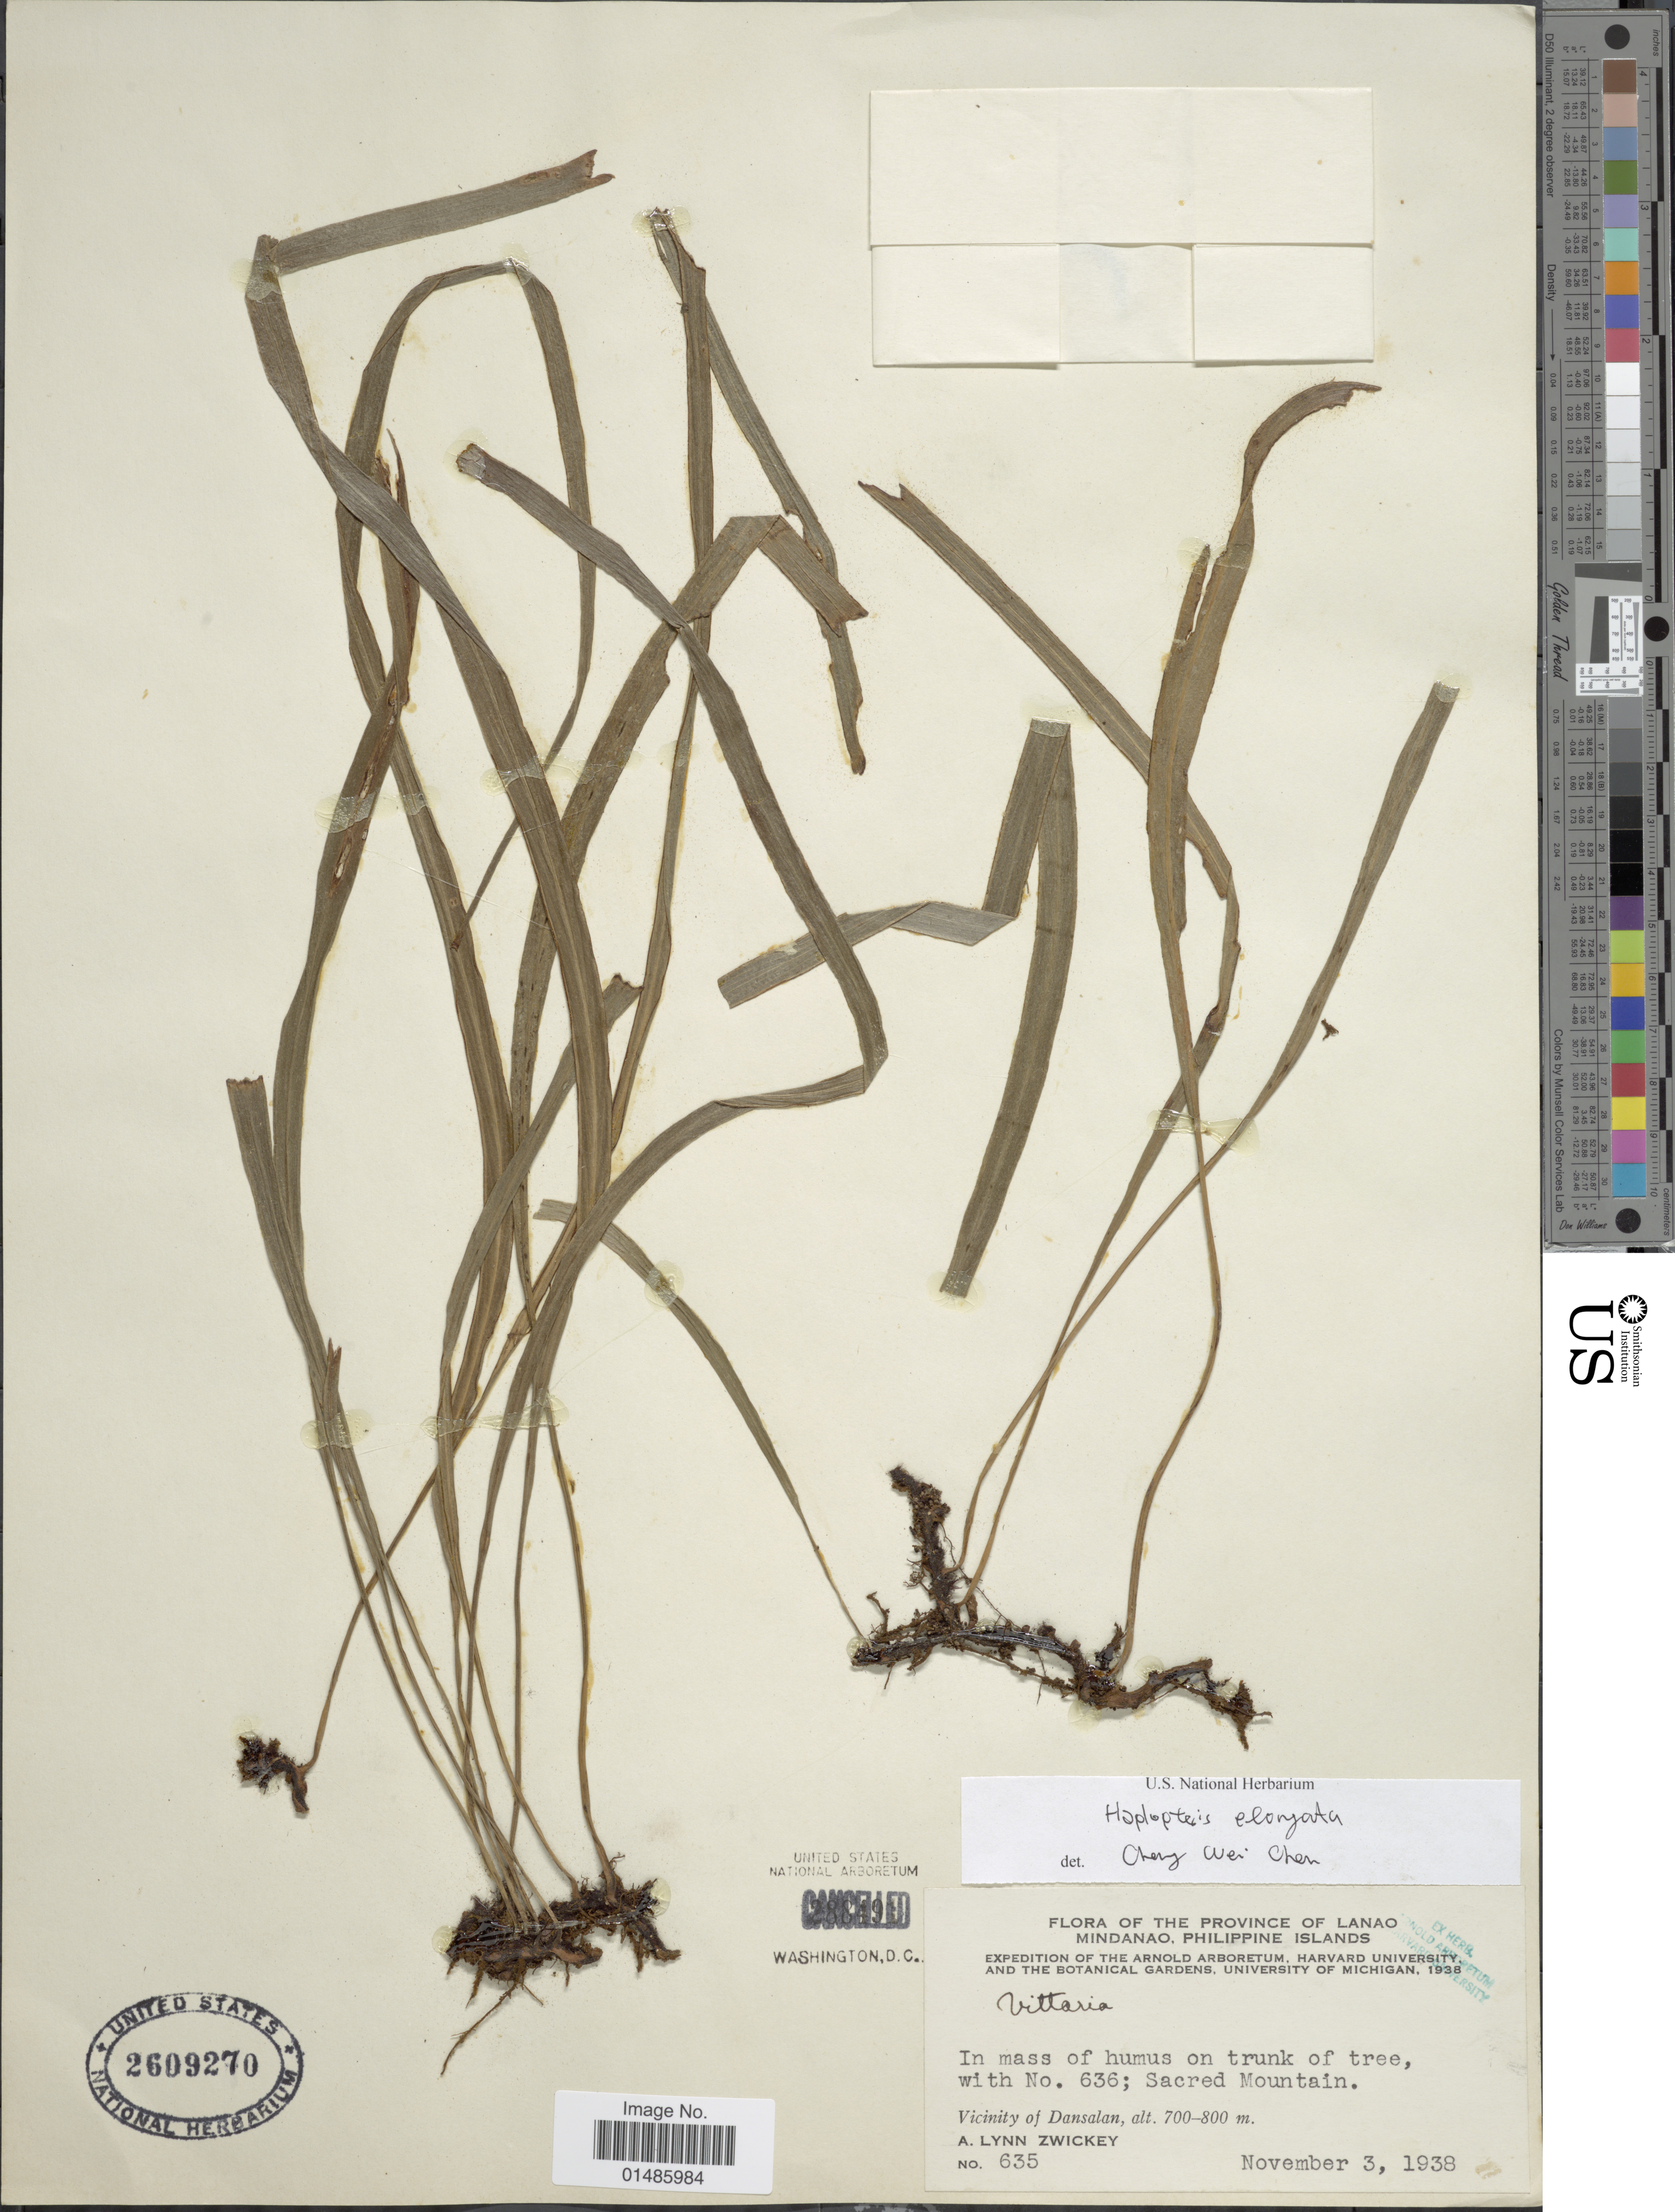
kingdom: Plantae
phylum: Tracheophyta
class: Polypodiopsida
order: Polypodiales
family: Pteridaceae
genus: Haplopteris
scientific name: Haplopteris elongata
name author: (Sw.) Crane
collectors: A. Zwickey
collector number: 635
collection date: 1938-11-03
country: Philippines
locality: Province of Lanao. Mindanao. Sacred Mountain. Vicinity of Dansalan.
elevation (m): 700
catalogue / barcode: US 2609270